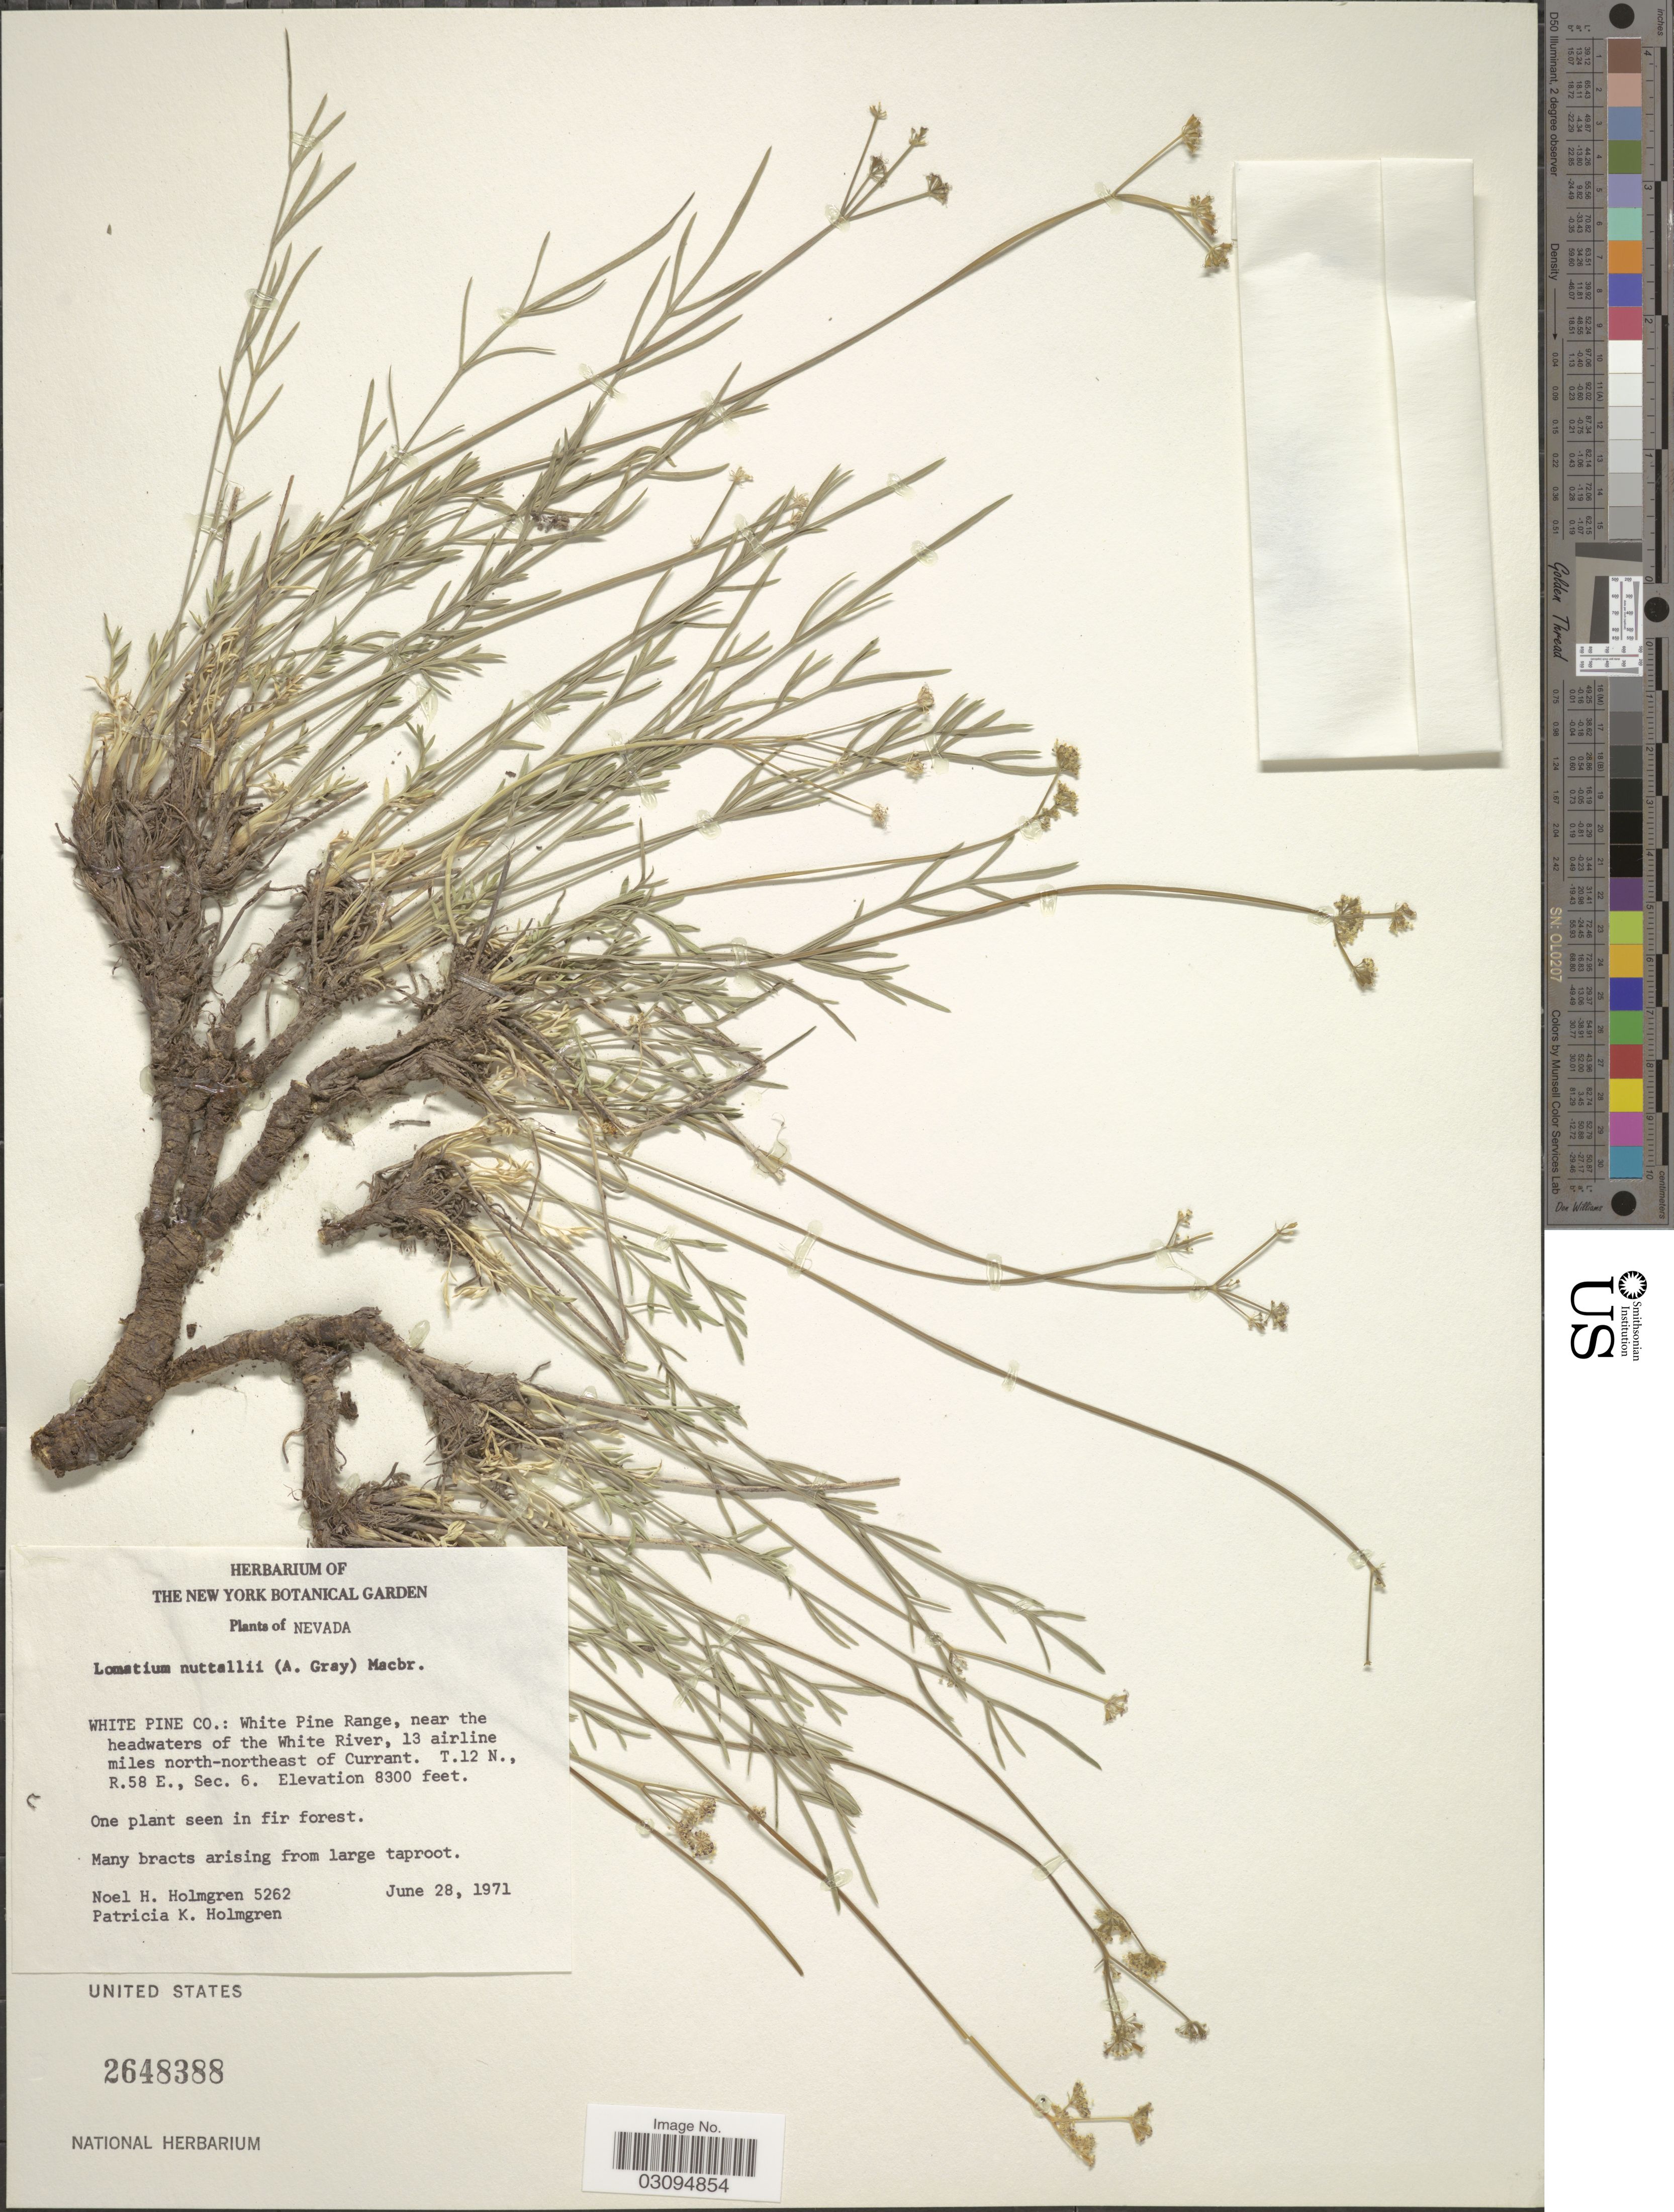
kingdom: Plantae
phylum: Tracheophyta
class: Magnoliopsida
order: Apiales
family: Apiaceae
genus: Lomatium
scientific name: Lomatium nuttallii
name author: (A. Gray) J.F. Macbr.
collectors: N. H. Holmgren & P. K. Holmgren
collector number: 5262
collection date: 1971-06-28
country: United States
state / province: Nevada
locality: White Pine Co.: White Pine Range, near the headwaters of the White River, 13 airline miles north-northeast of Currant. T.12 N., R. 58 E., Sec. 6.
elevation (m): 2530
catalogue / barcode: US 2648388